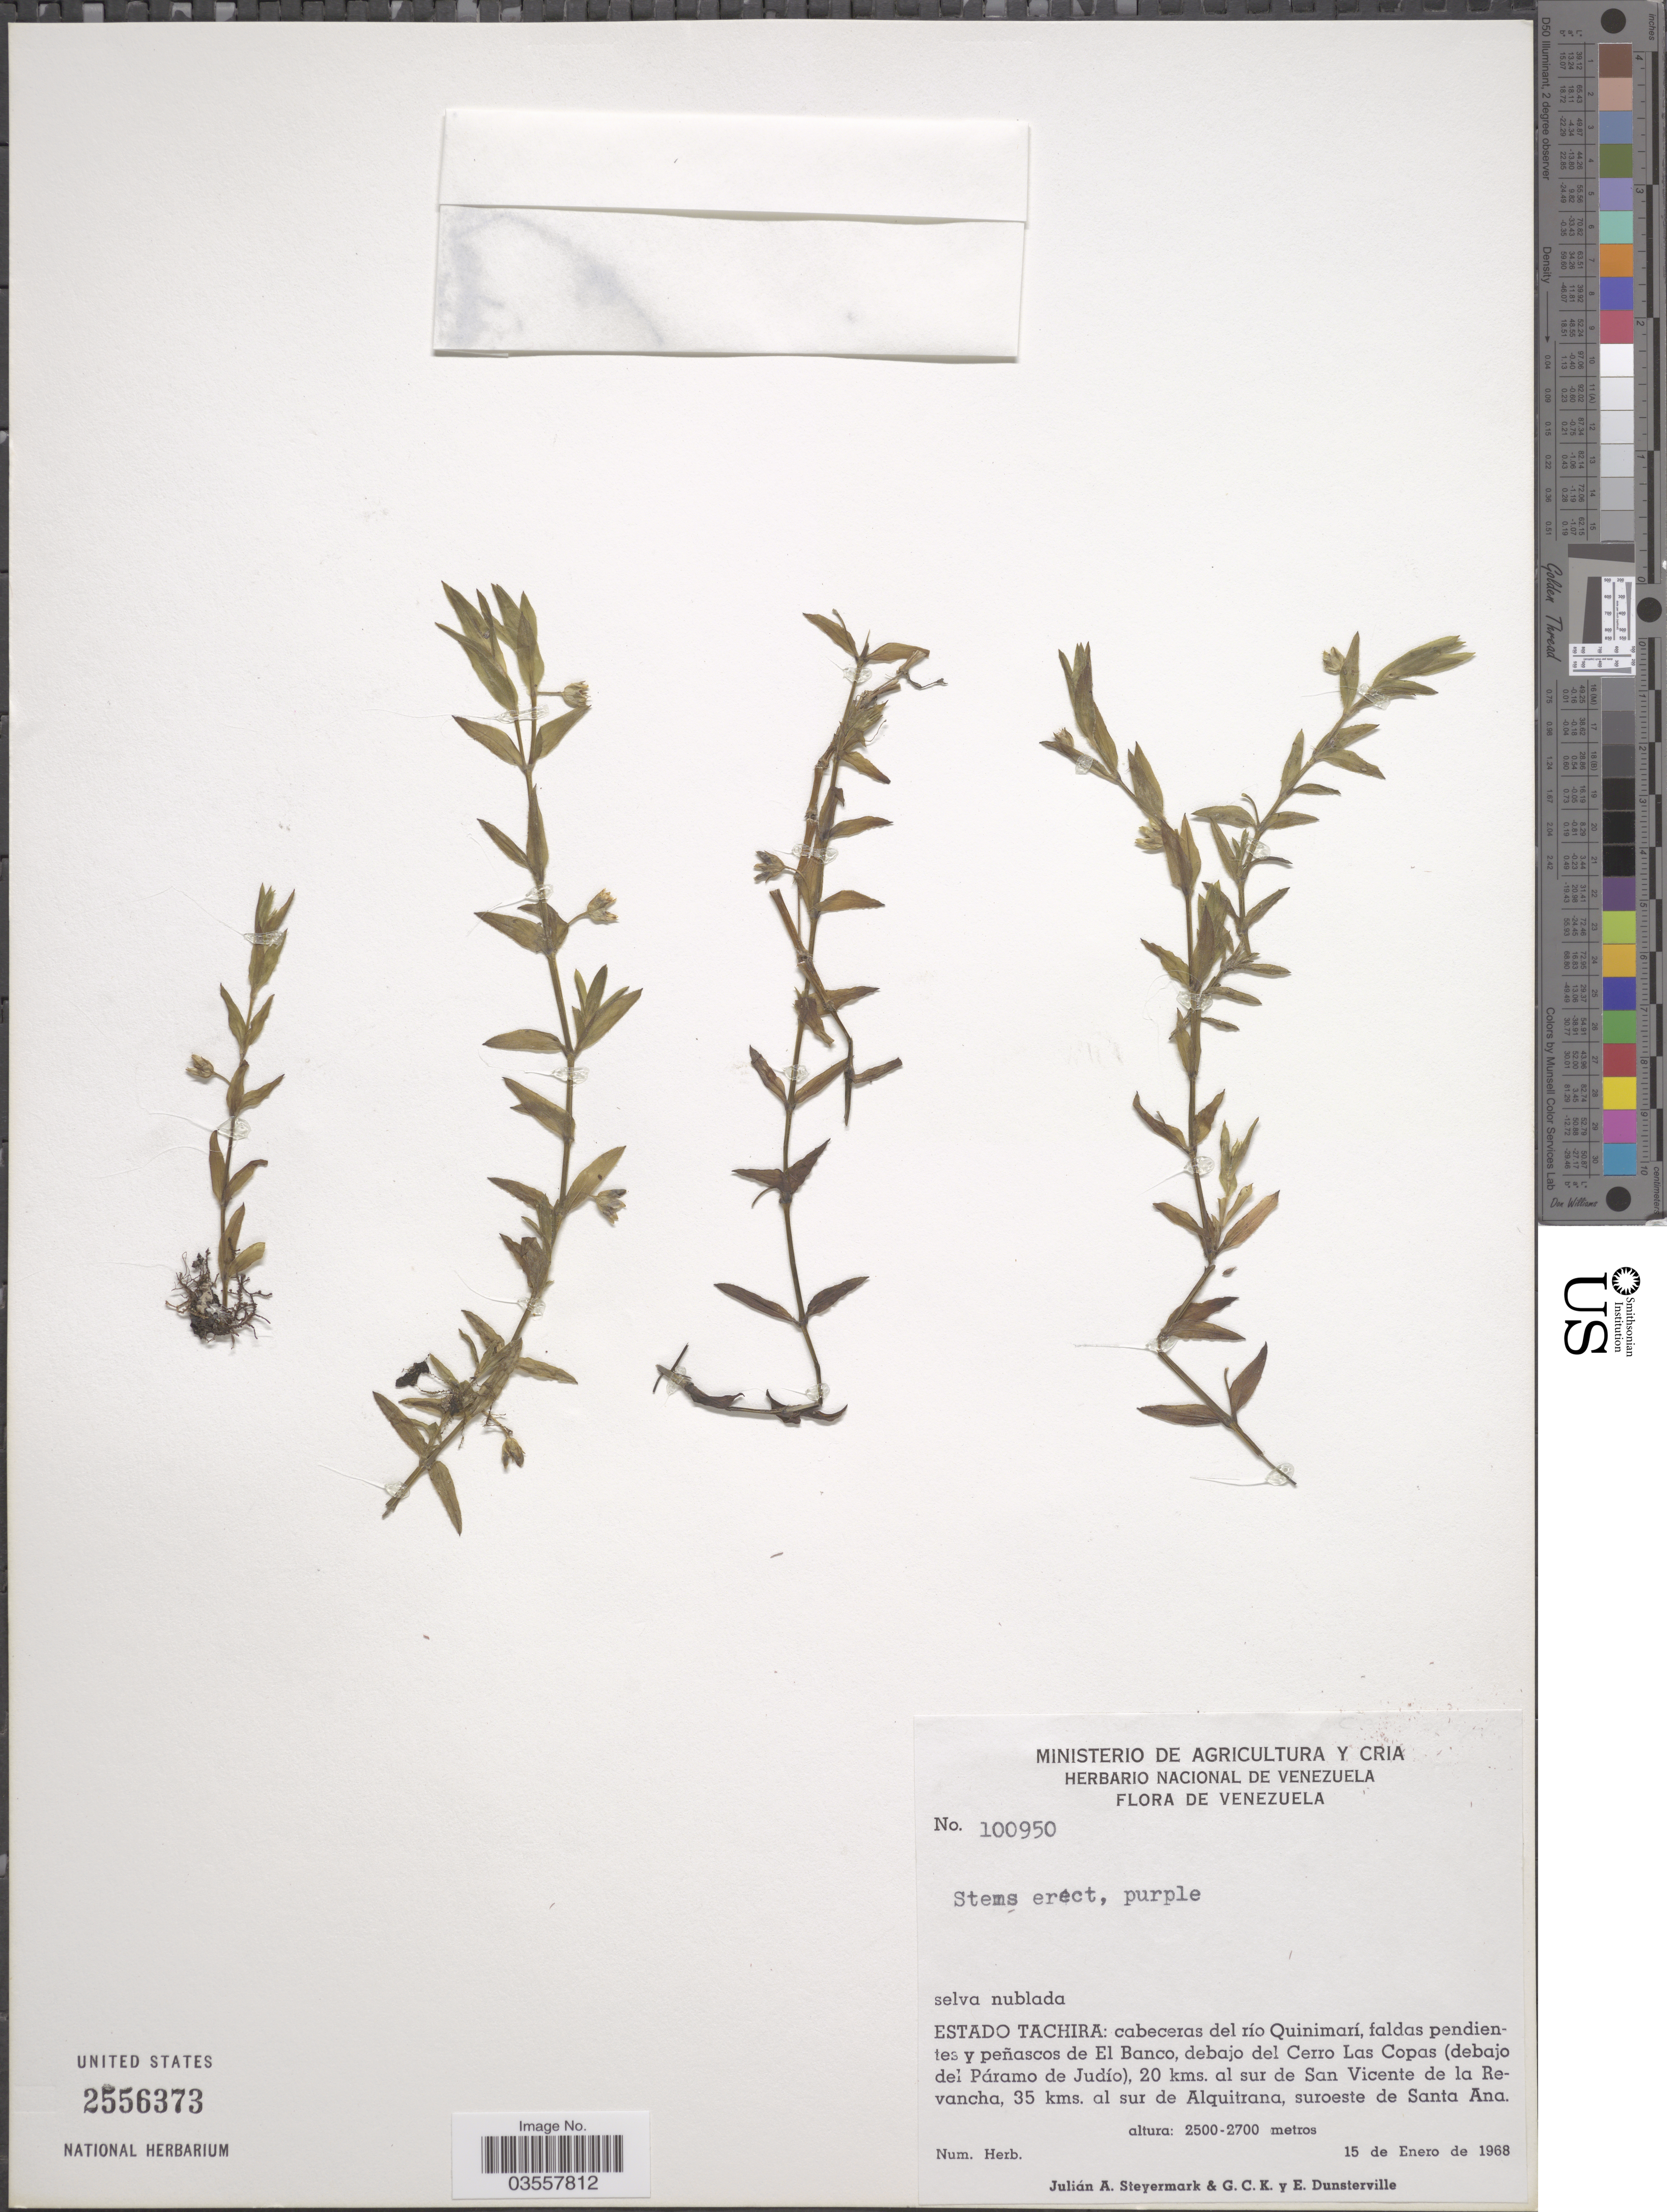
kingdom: Plantae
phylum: Tracheophyta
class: Magnoliopsida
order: Caryophyllales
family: Caryophyllaceae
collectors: J. Steyermark, G. C. K. Dunsterville & E. Dunsterville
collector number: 100950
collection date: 1968-01-15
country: Venezuela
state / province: Tachira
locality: Cabeceras del río Quinimarí, faldas pendientes y peñascos de El Banco, debajo del Cerro Las Copas (debajo del Páramo de Judío), 20 kms. al sur de San Vicente de la Revancha, 35 kms. al sur de Alquitrana, suroeste de Santa Ana.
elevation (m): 2500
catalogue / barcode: US 2556373